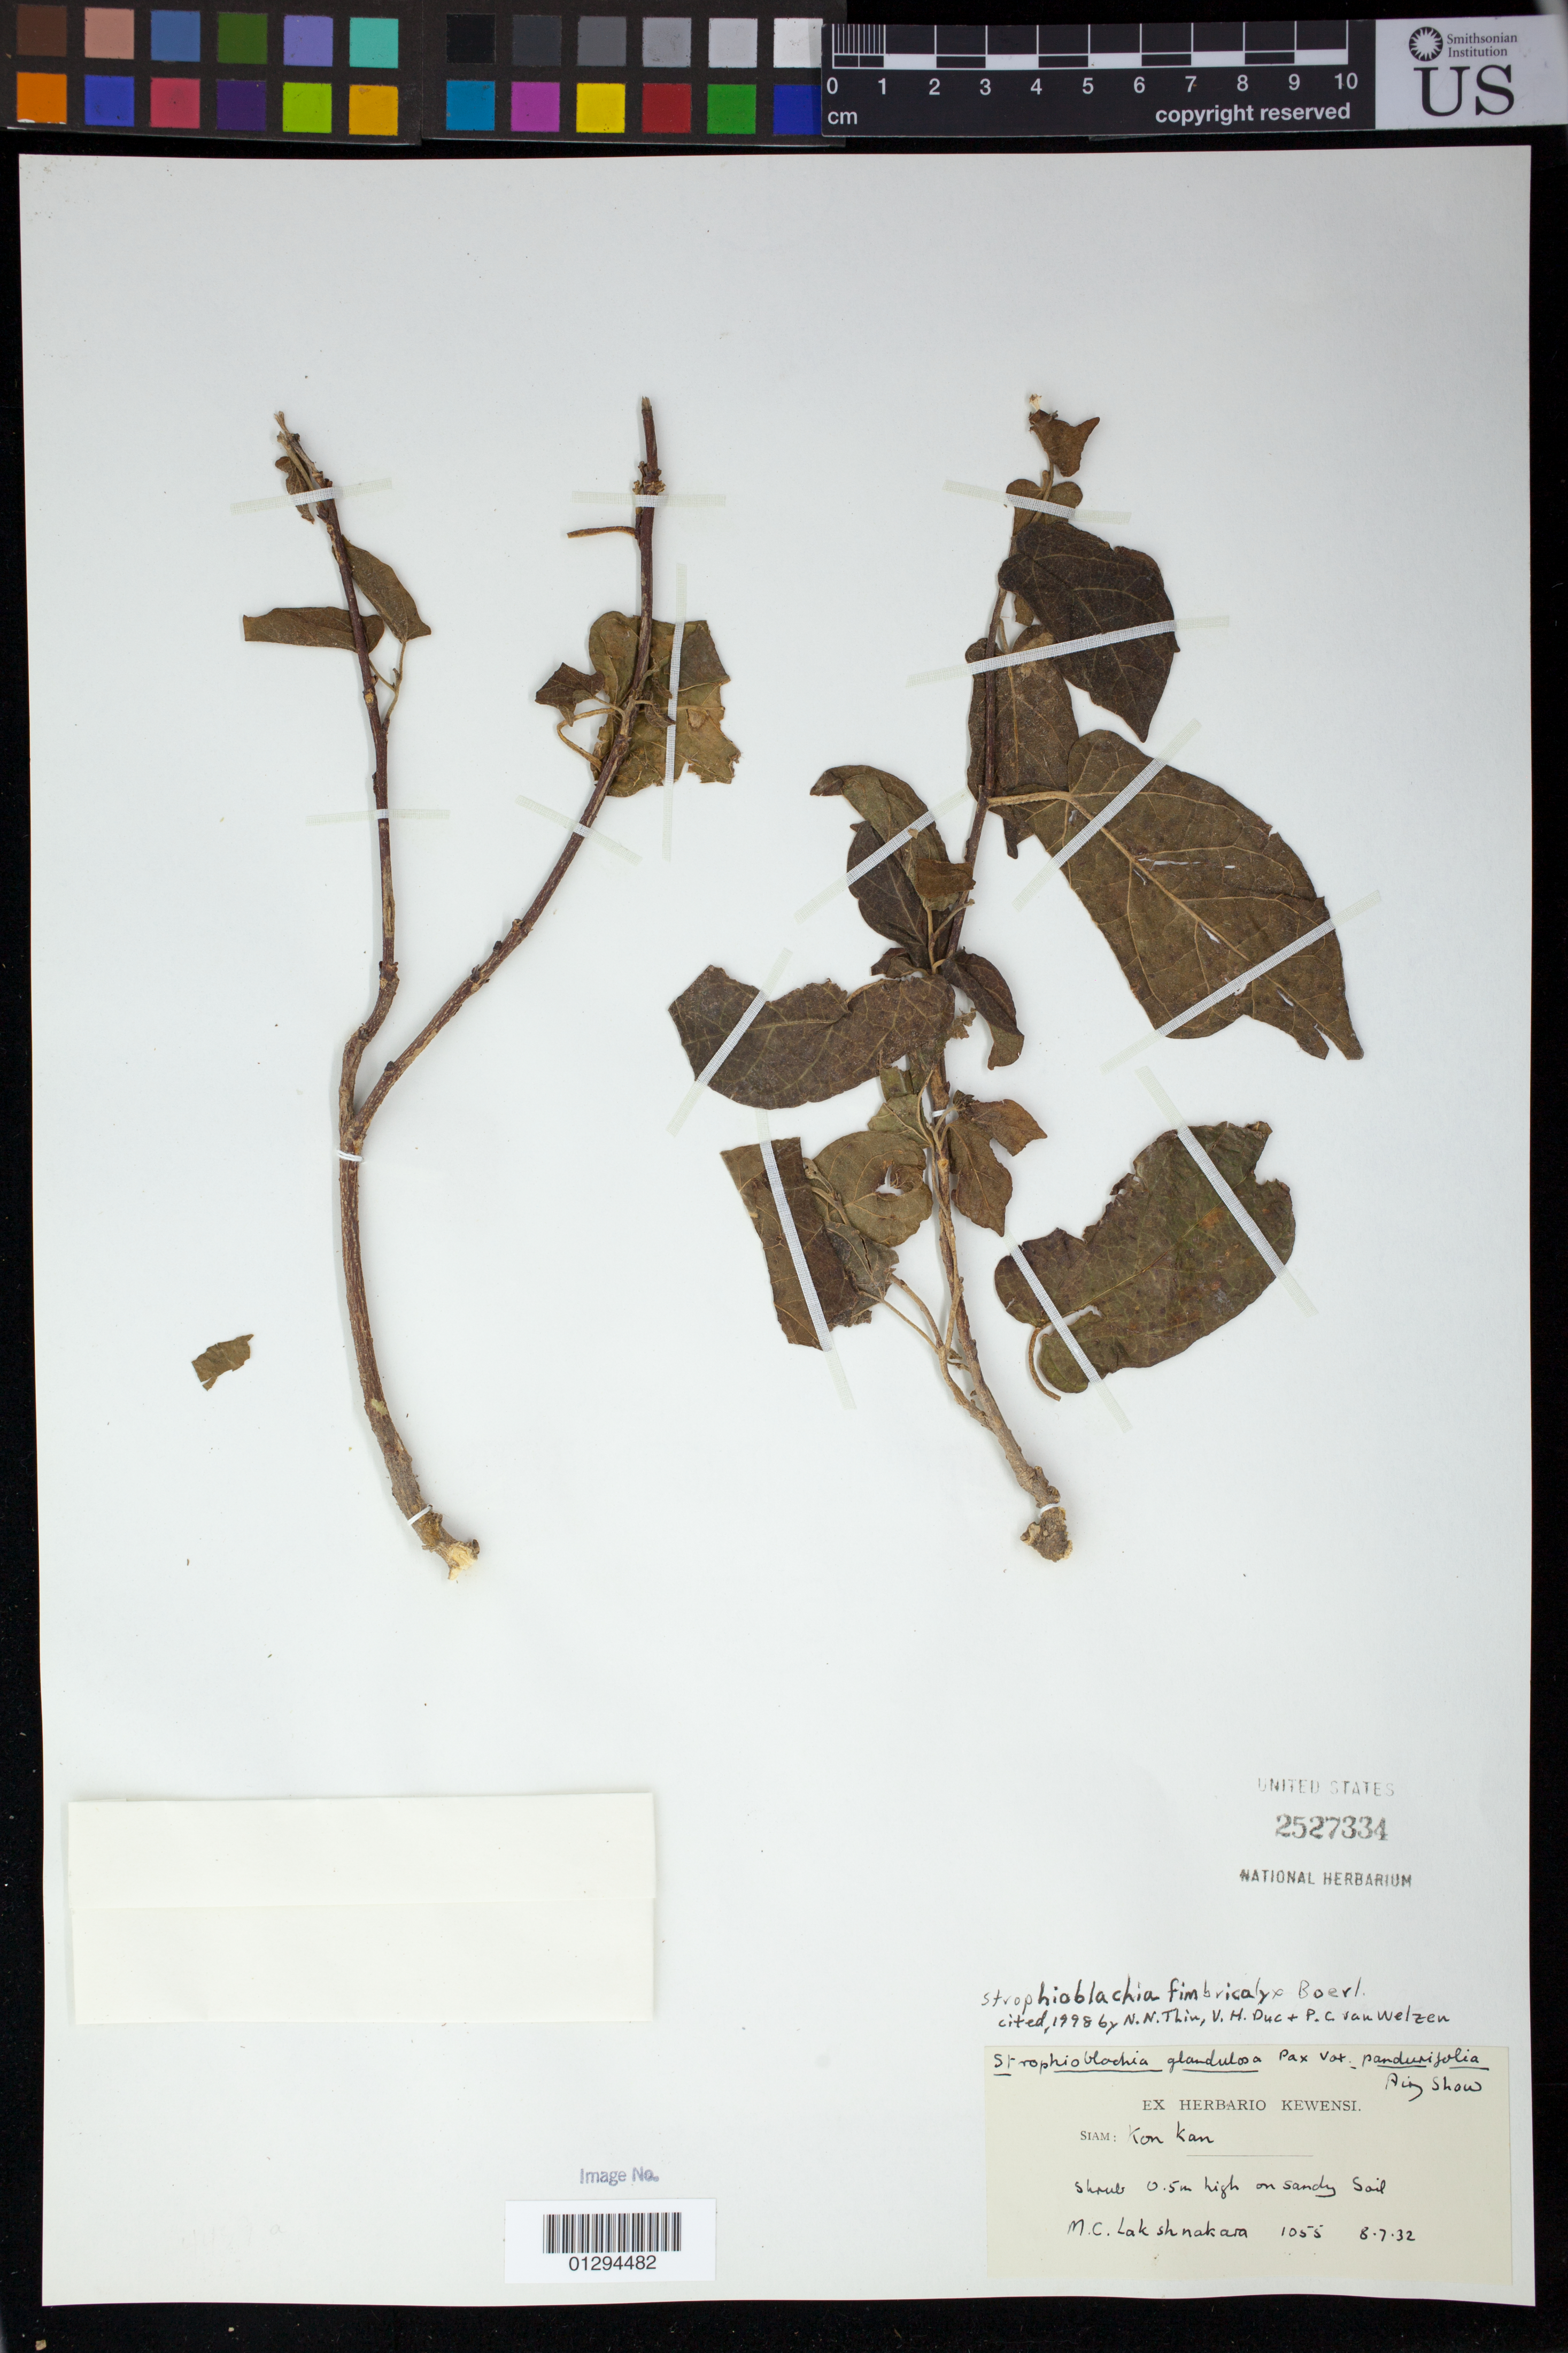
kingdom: Plantae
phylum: Tracheophyta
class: Magnoliopsida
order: Malpighiales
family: Euphorbiaceae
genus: Strophioblachia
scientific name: Strophioblachia fimbricalyx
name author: Boerl.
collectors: M. Lakshnakara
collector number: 1055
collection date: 1932-07-08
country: Thailand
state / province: Khon Kaen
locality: Siam: Kon Kan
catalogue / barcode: US 2527334